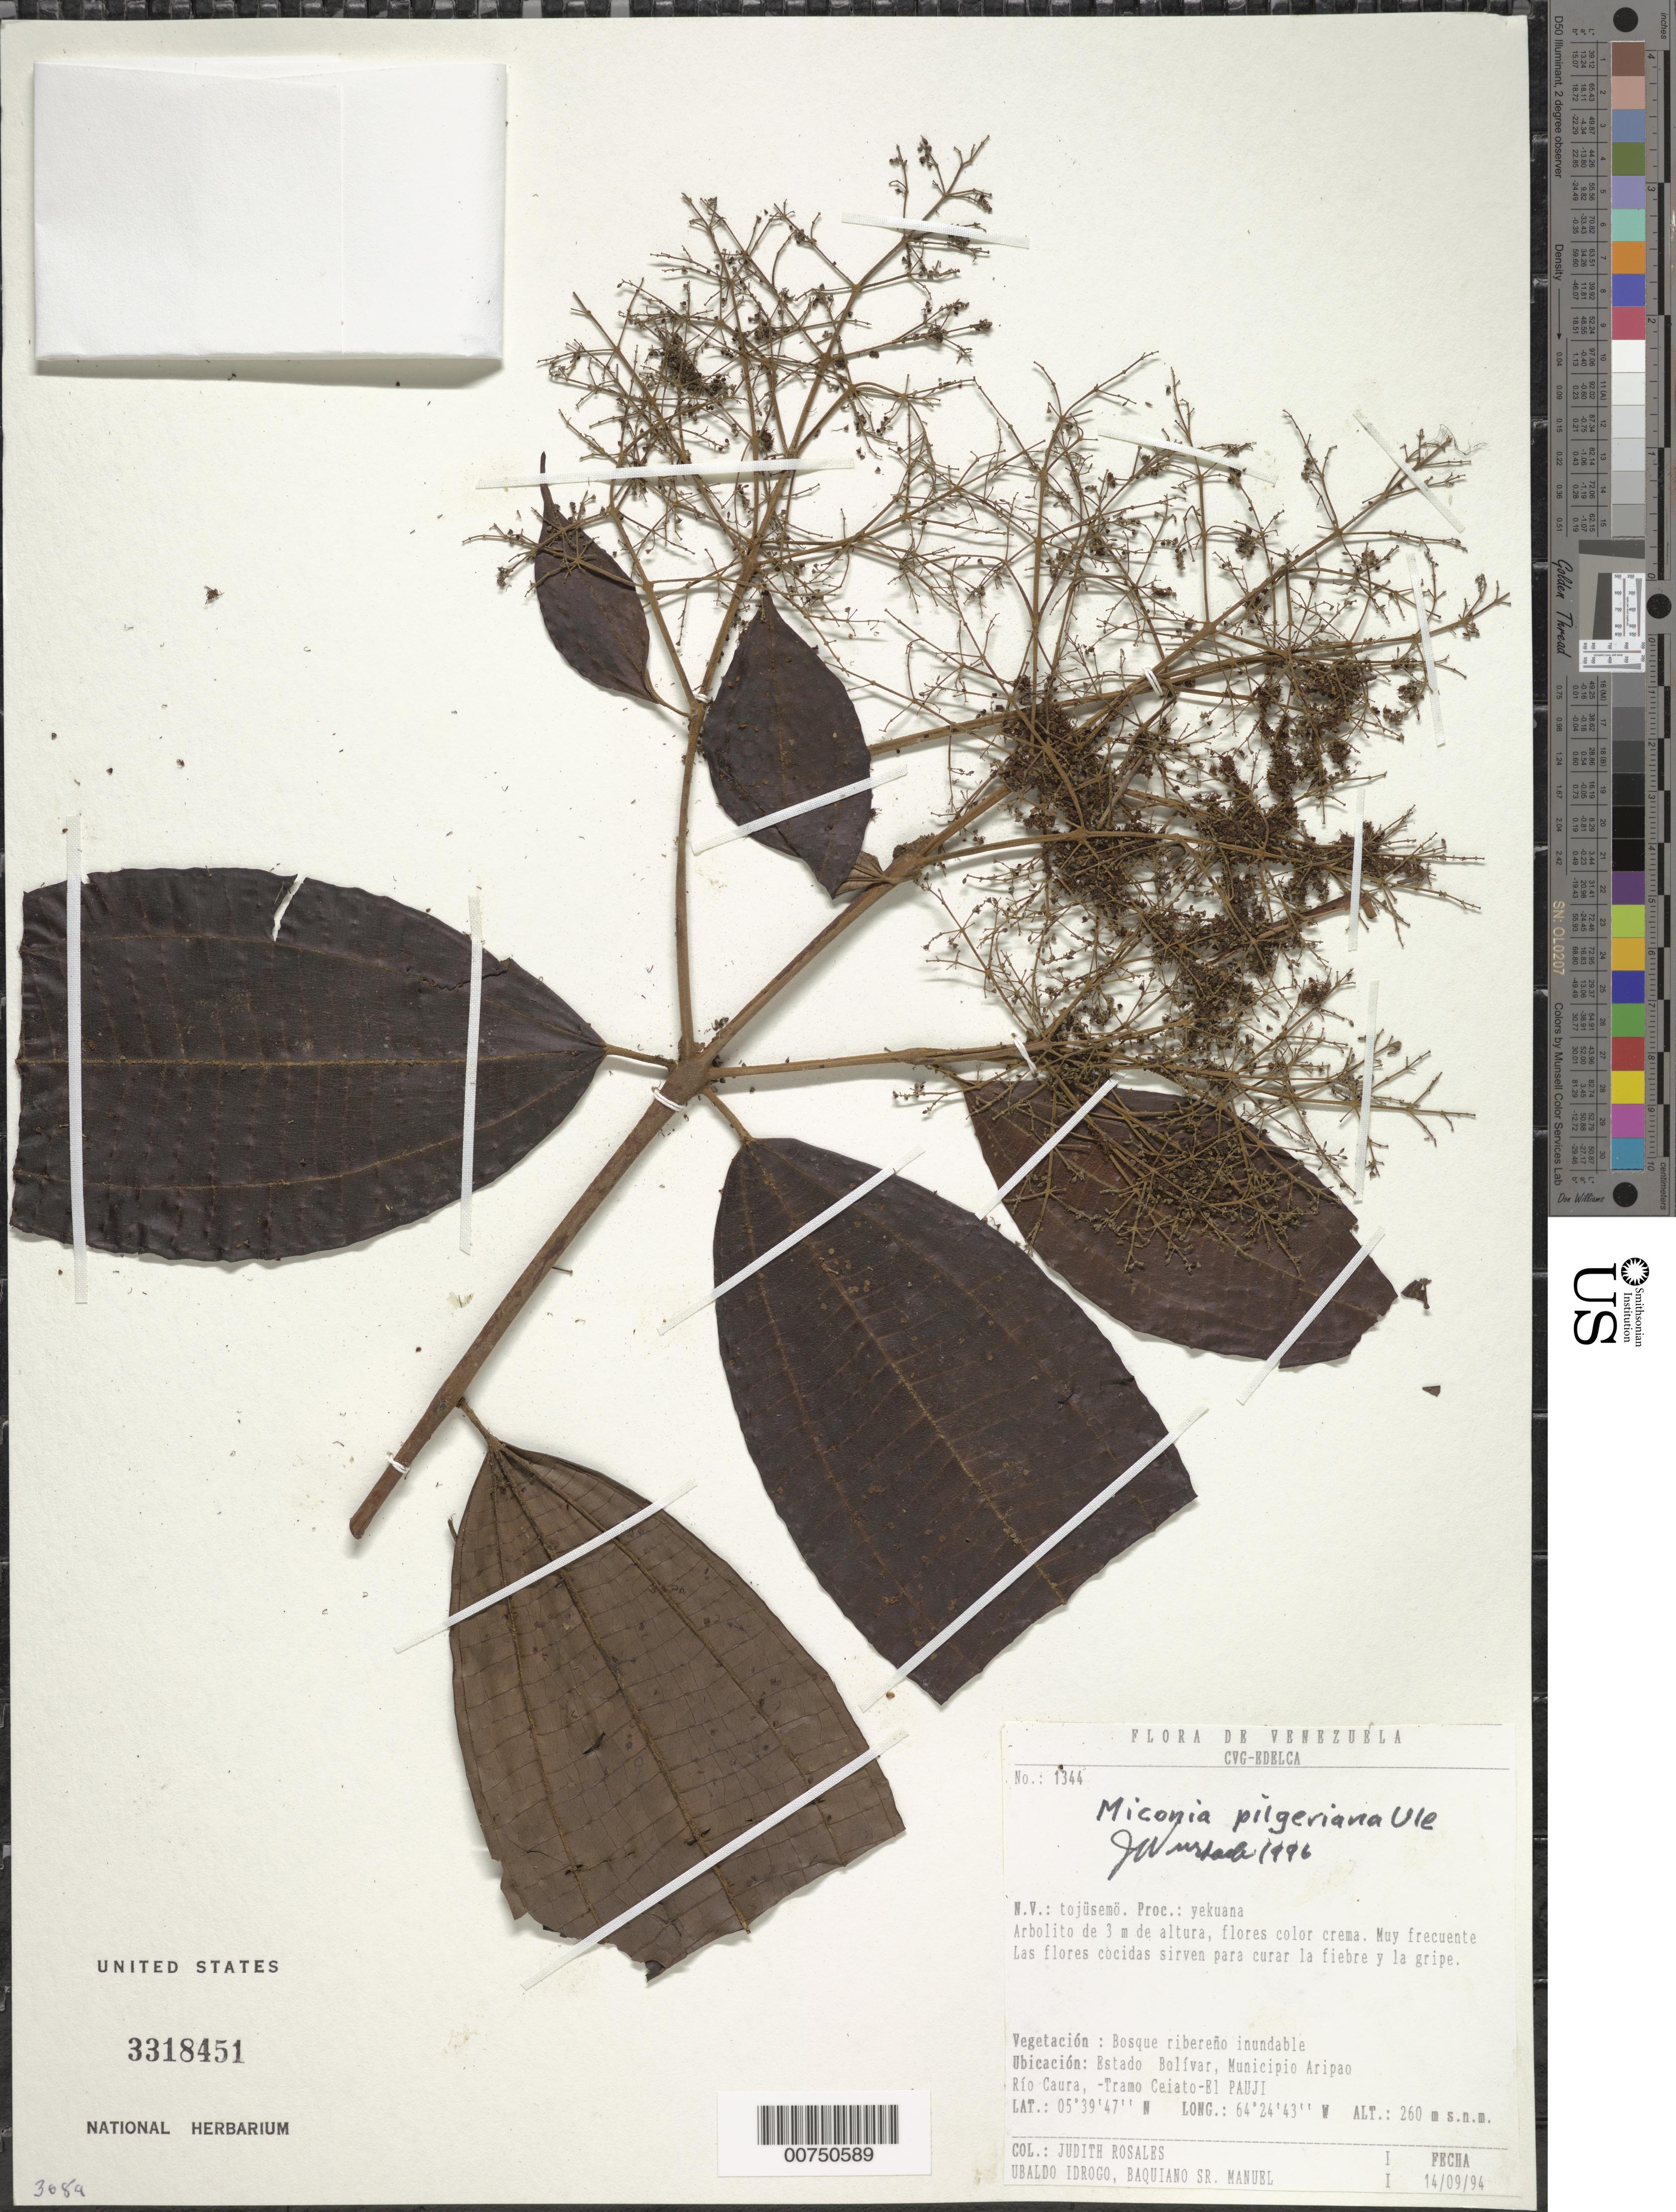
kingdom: Plantae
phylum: Tracheophyta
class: Magnoliopsida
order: Myrtales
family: Melastomataceae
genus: Miconia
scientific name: Miconia pilgeriana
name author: Ule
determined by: Wurdack, John J., (US), US (UNITED STATES)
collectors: J. Rosales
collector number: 1344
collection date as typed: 14-Sep-94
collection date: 1994-09-14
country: Venezuela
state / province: Bolívar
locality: Mun. Aripao, Río Caura, Tramo Ceiato-El Pauji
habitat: Inundated riverine forest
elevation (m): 260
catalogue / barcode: US 3318451